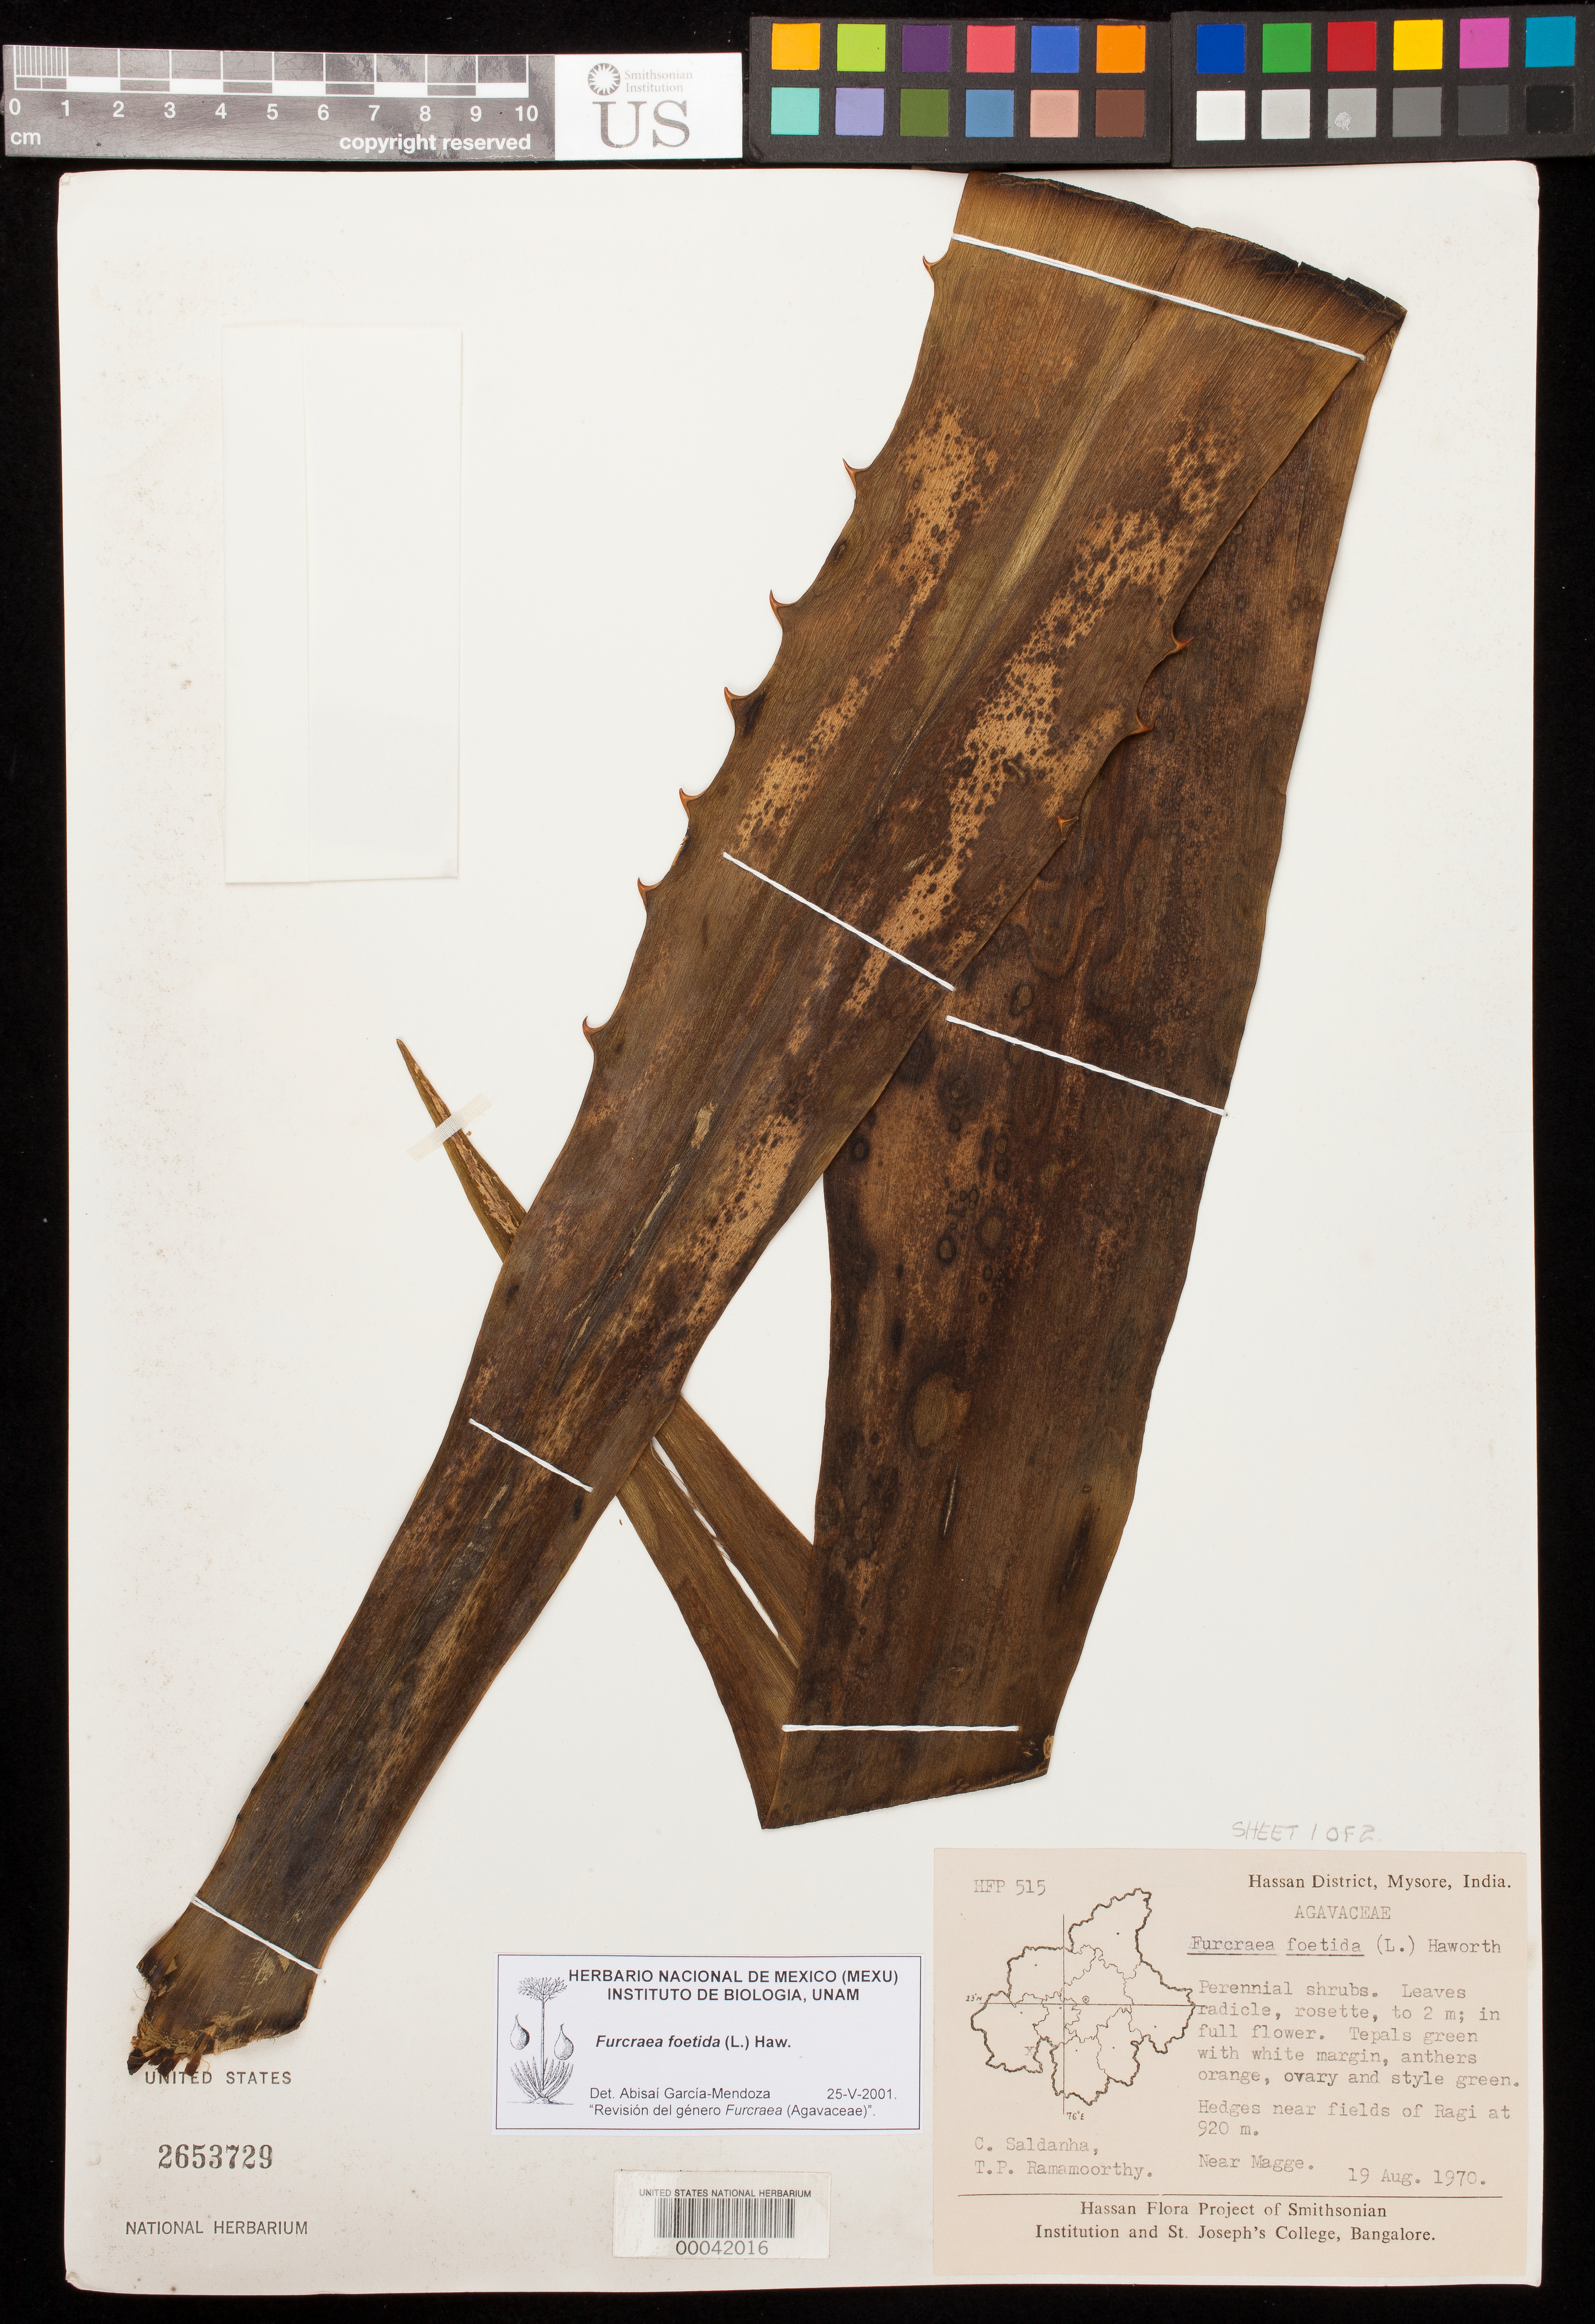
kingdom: Plantae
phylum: Tracheophyta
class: Liliopsida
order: Asparagales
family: Asparagaceae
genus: Furcraea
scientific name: Furcraea foetida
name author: (L.) Haw.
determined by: García-Mendoza, A.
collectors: C. J. Saldanha & T. P. Ramamoorthy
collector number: Hfp 515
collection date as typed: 19 Aug 1970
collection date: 1970-08-19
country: India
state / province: Karnataka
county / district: Hassan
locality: Ragi, near magge, mysore state [mysore state = karnataka.]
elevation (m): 920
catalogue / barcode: US 2653729